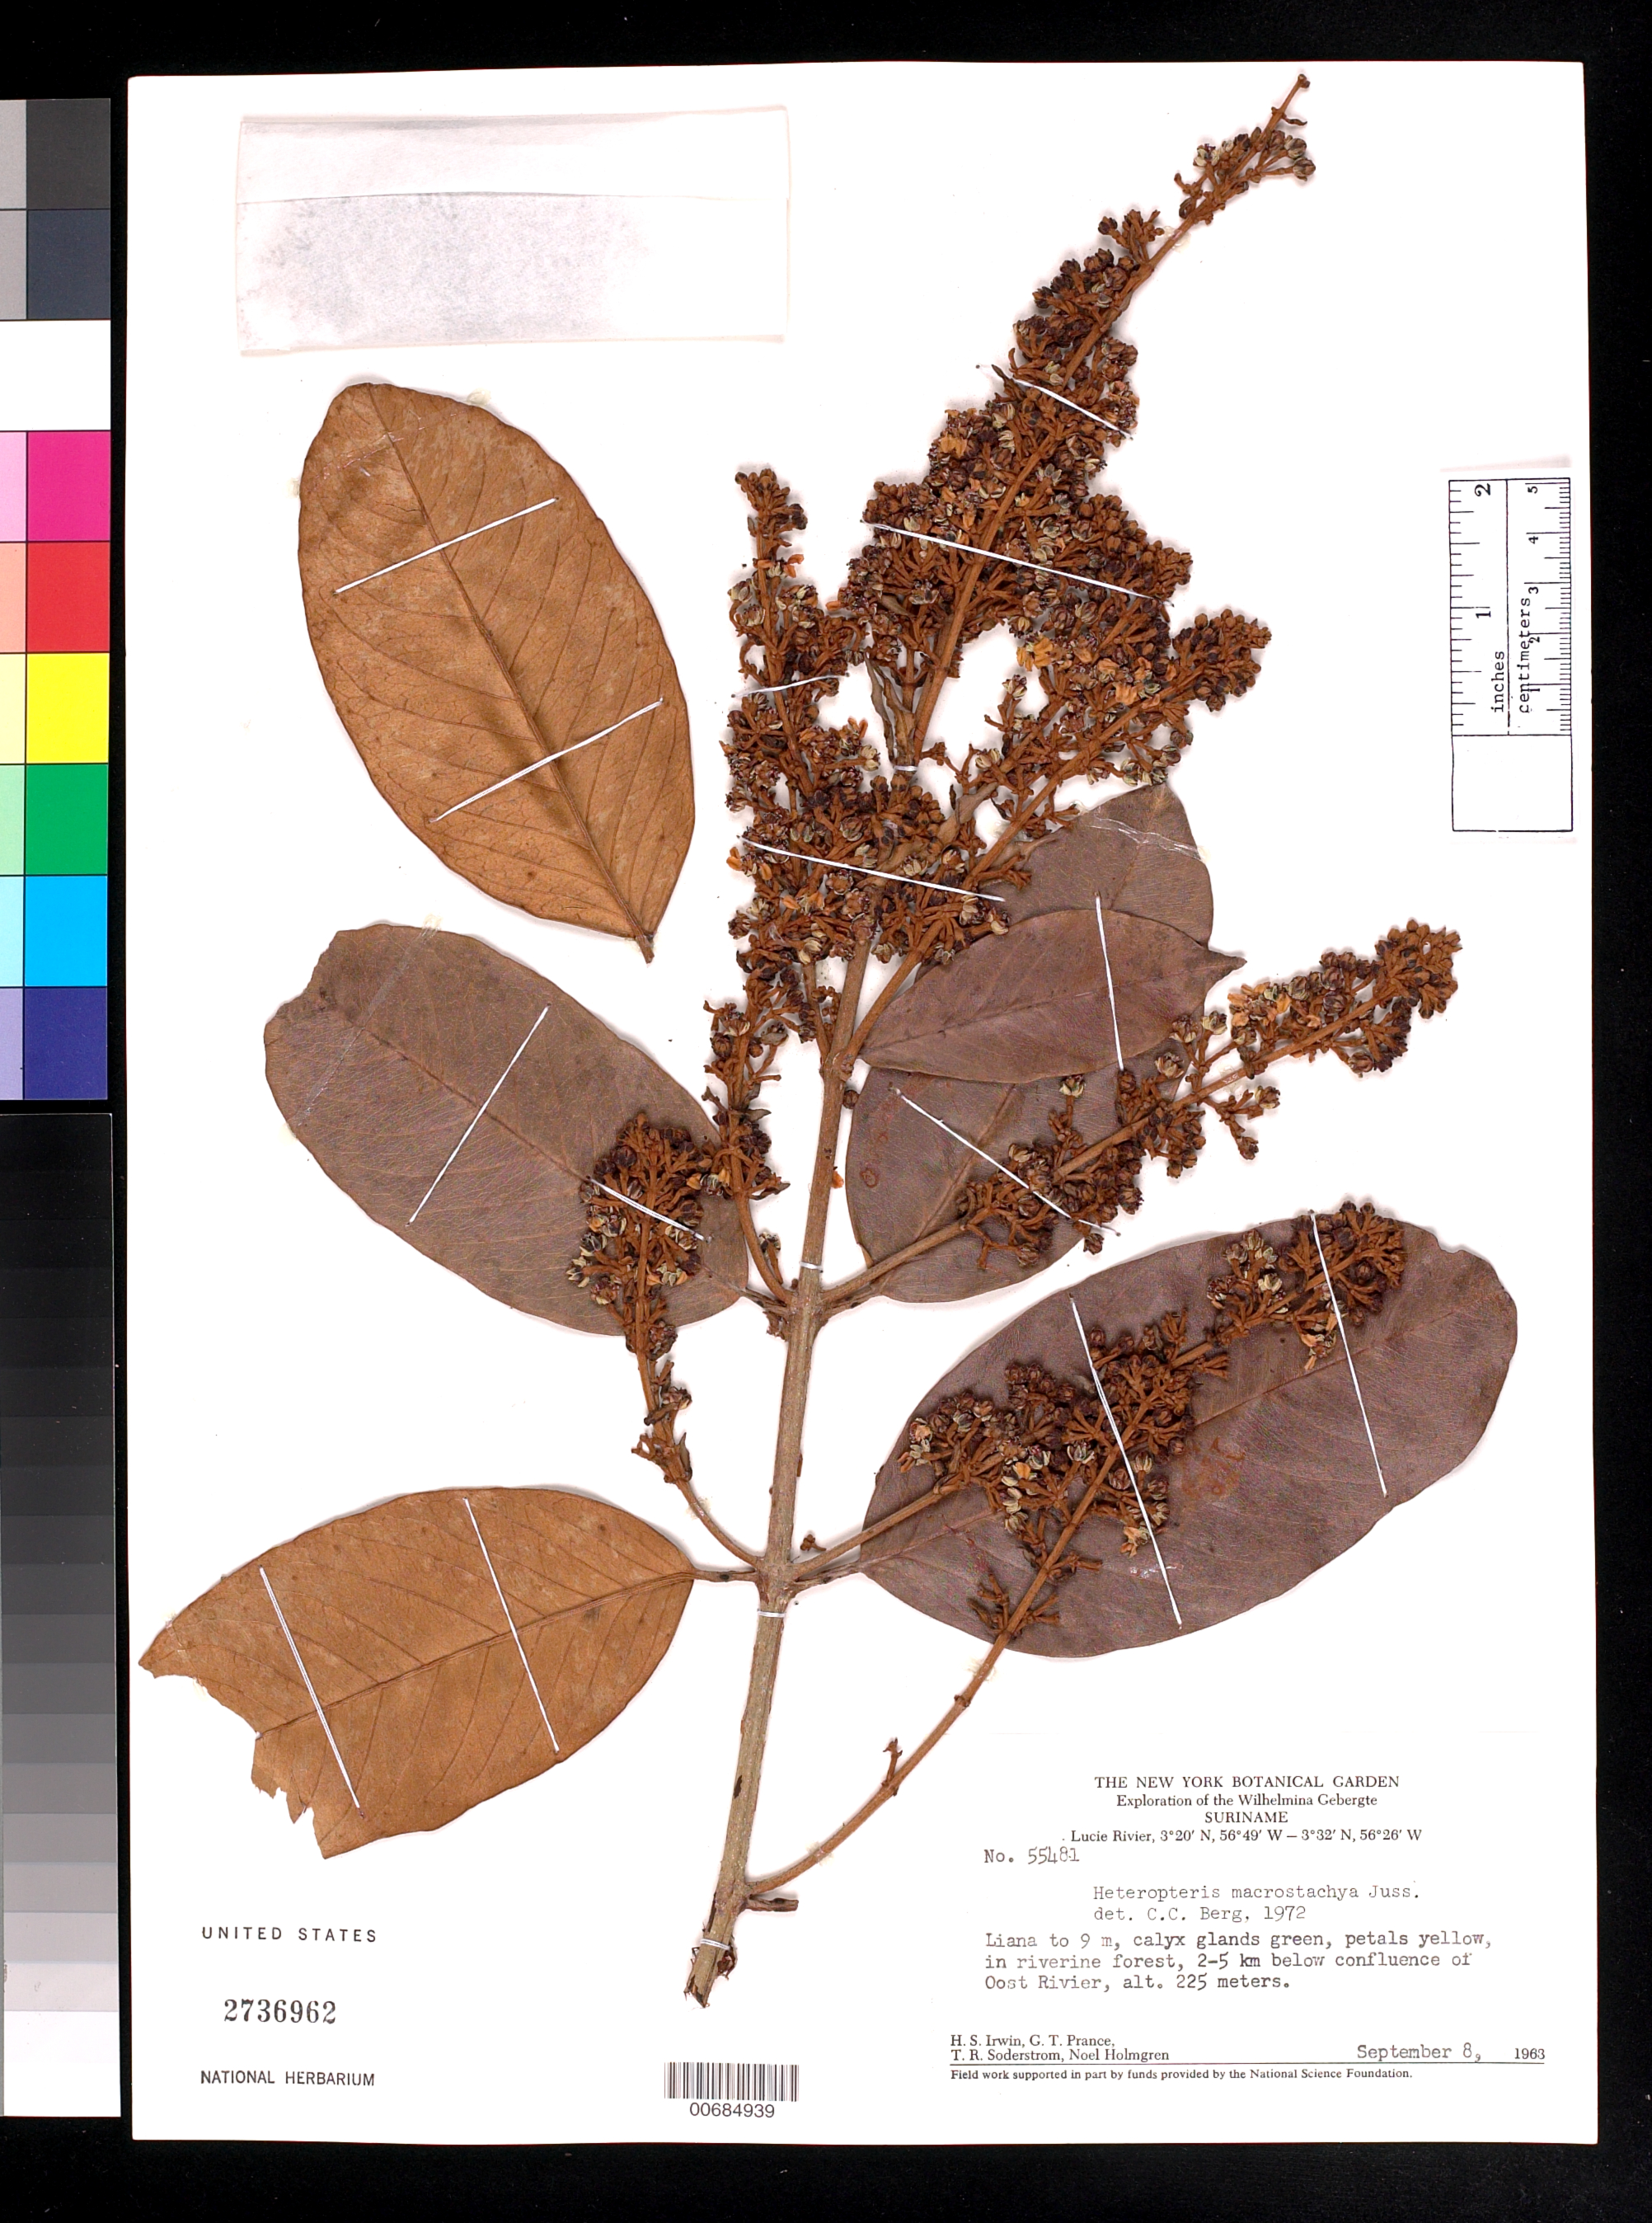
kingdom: Plantae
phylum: Tracheophyta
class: Magnoliopsida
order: Malpighiales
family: Malpighiaceae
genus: Heteropterys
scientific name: Heteropterys macrostachya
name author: A. Juss.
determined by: Berg, C. C.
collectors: H. Irwin, G. T. Prance, T. R. Soderstrom & N. H. Holmgren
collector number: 55481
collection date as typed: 8-Sep-63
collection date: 1963-09-08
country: Suriname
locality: Lucie R., 2-5 km below confl. with Oost R., Wilhelmina Gebergte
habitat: Riverine forest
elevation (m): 225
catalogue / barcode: US 2736962-2